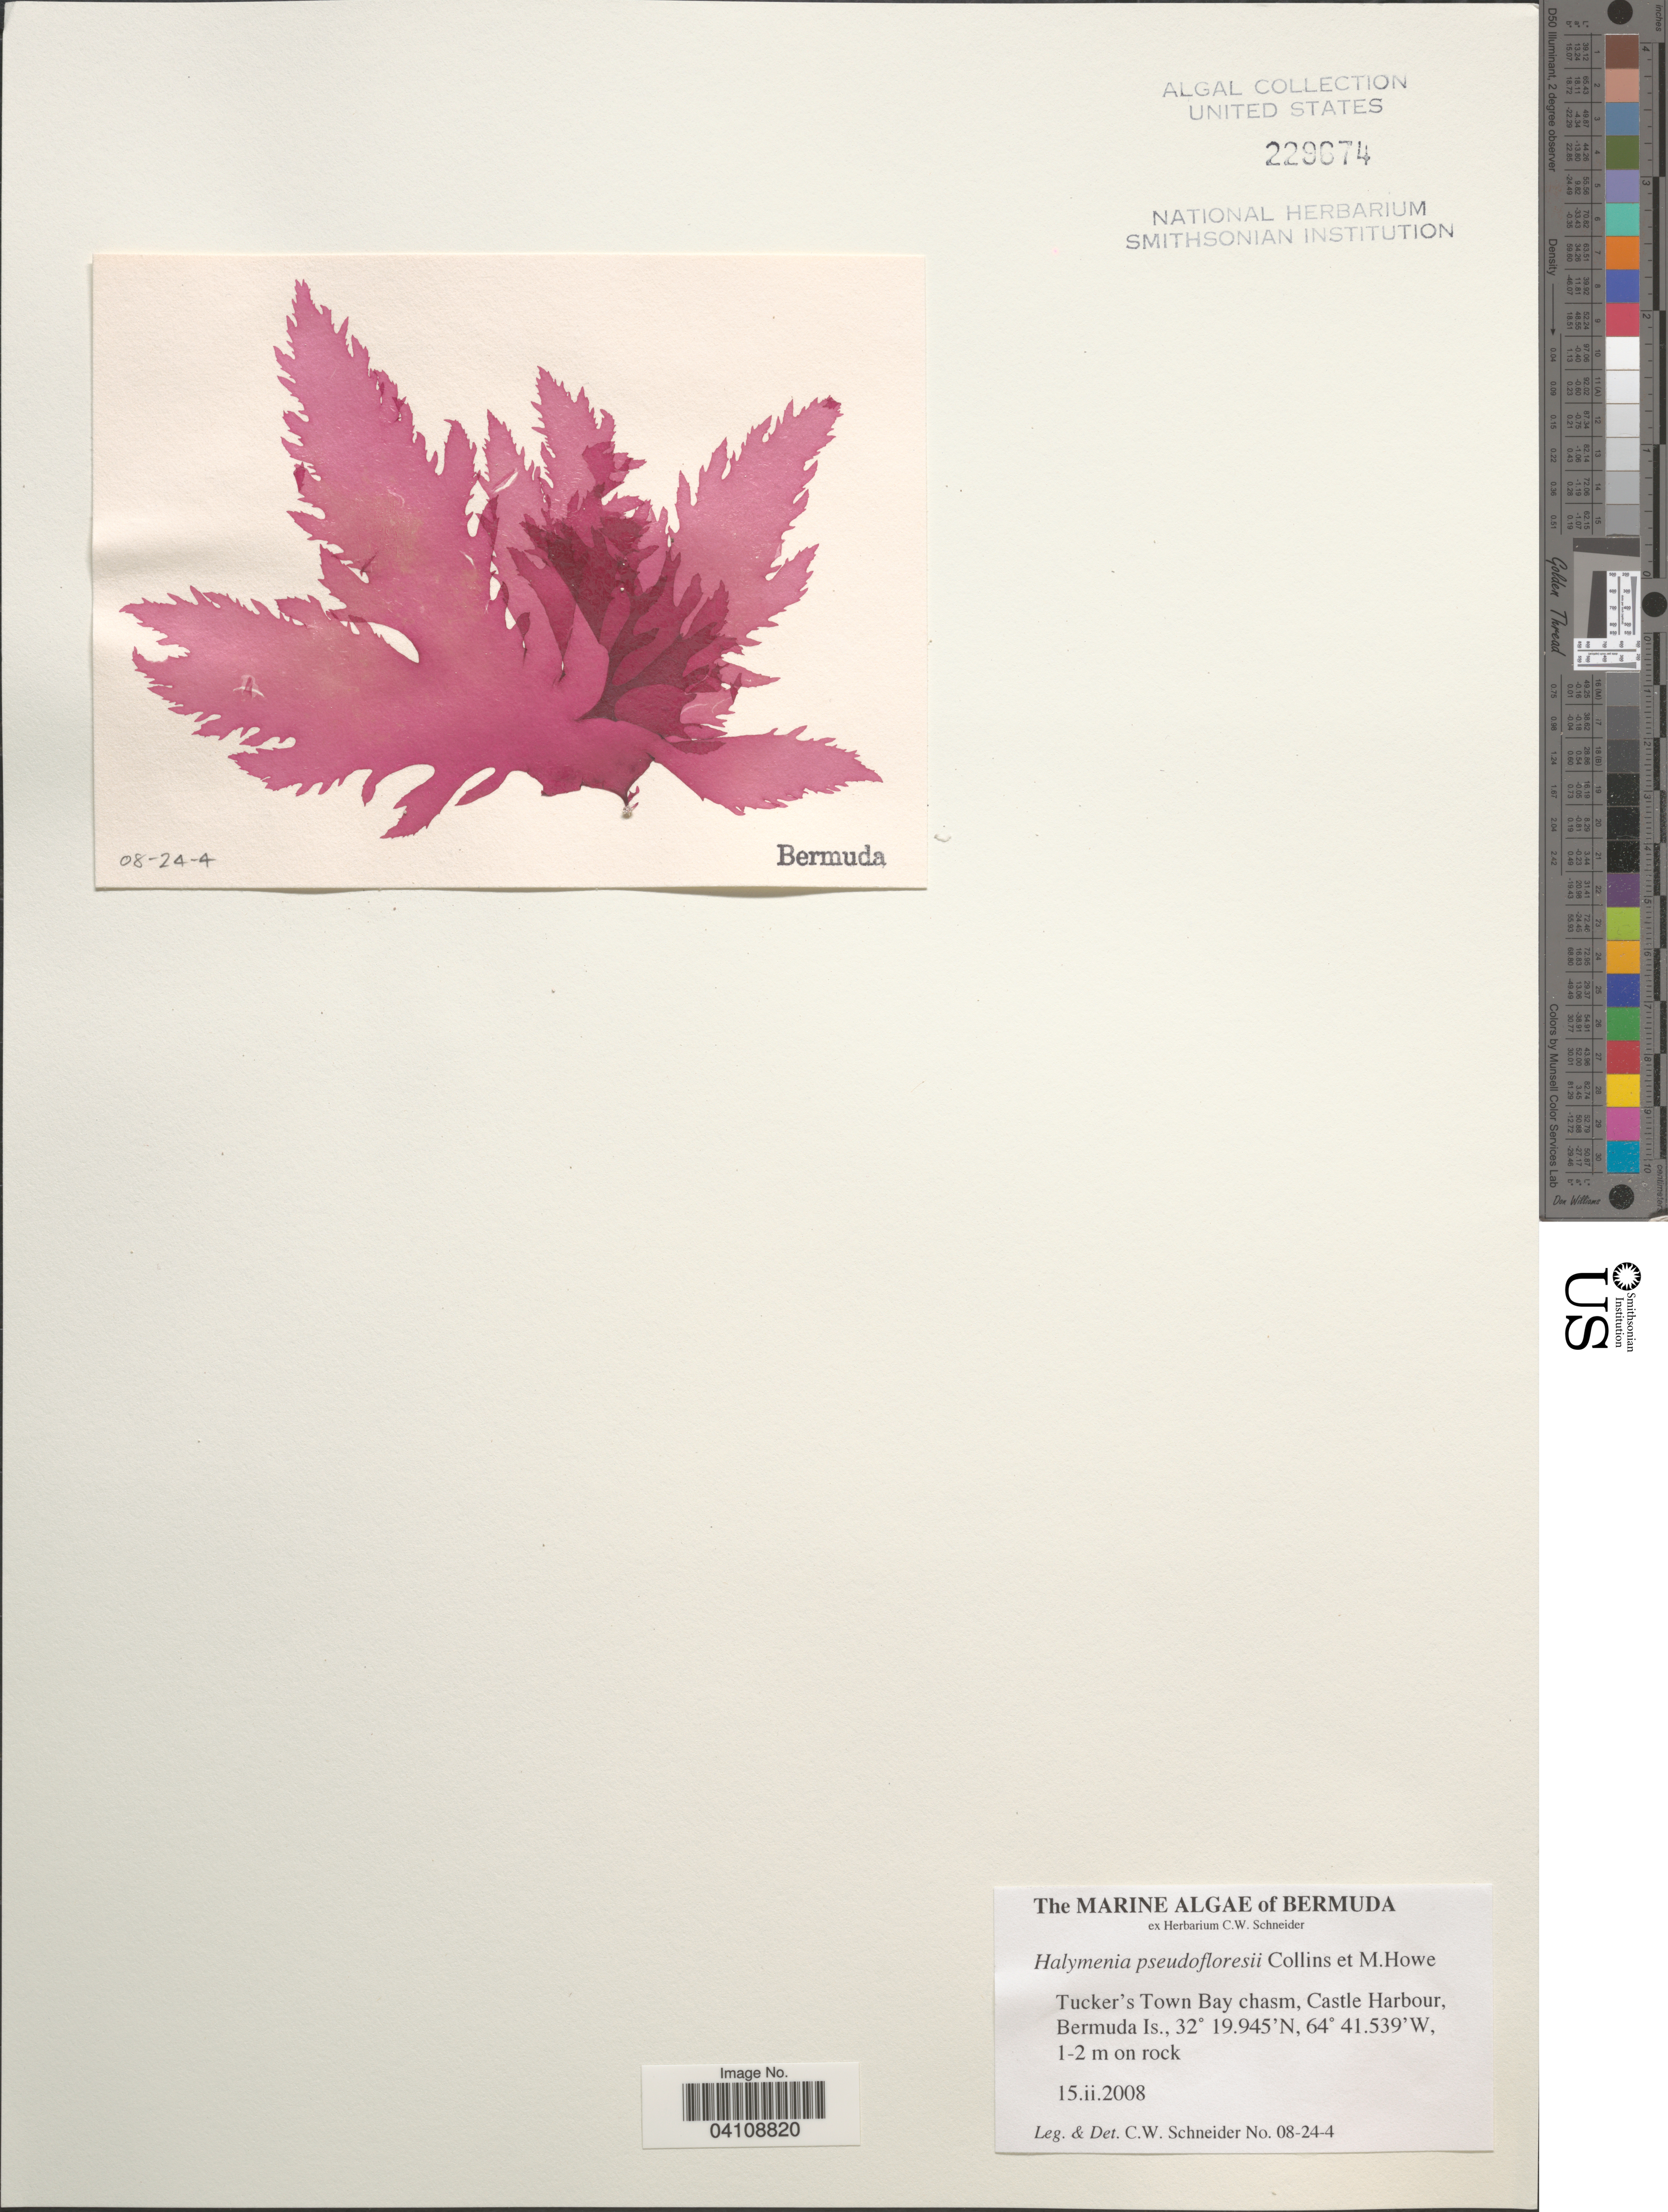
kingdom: Plantae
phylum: Rhodophyta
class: Florideophyceae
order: Halymeniales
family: Halymeniaceae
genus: Halymenia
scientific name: Halymenia pseudofloresia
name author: Collins & M. Howe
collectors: C. W.Schneider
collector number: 08-24-4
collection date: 2008-02-15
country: Bermuda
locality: Tucker's Town Bay chasm, Castle Harbour, Bermuda Is.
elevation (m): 1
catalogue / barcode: US 229674